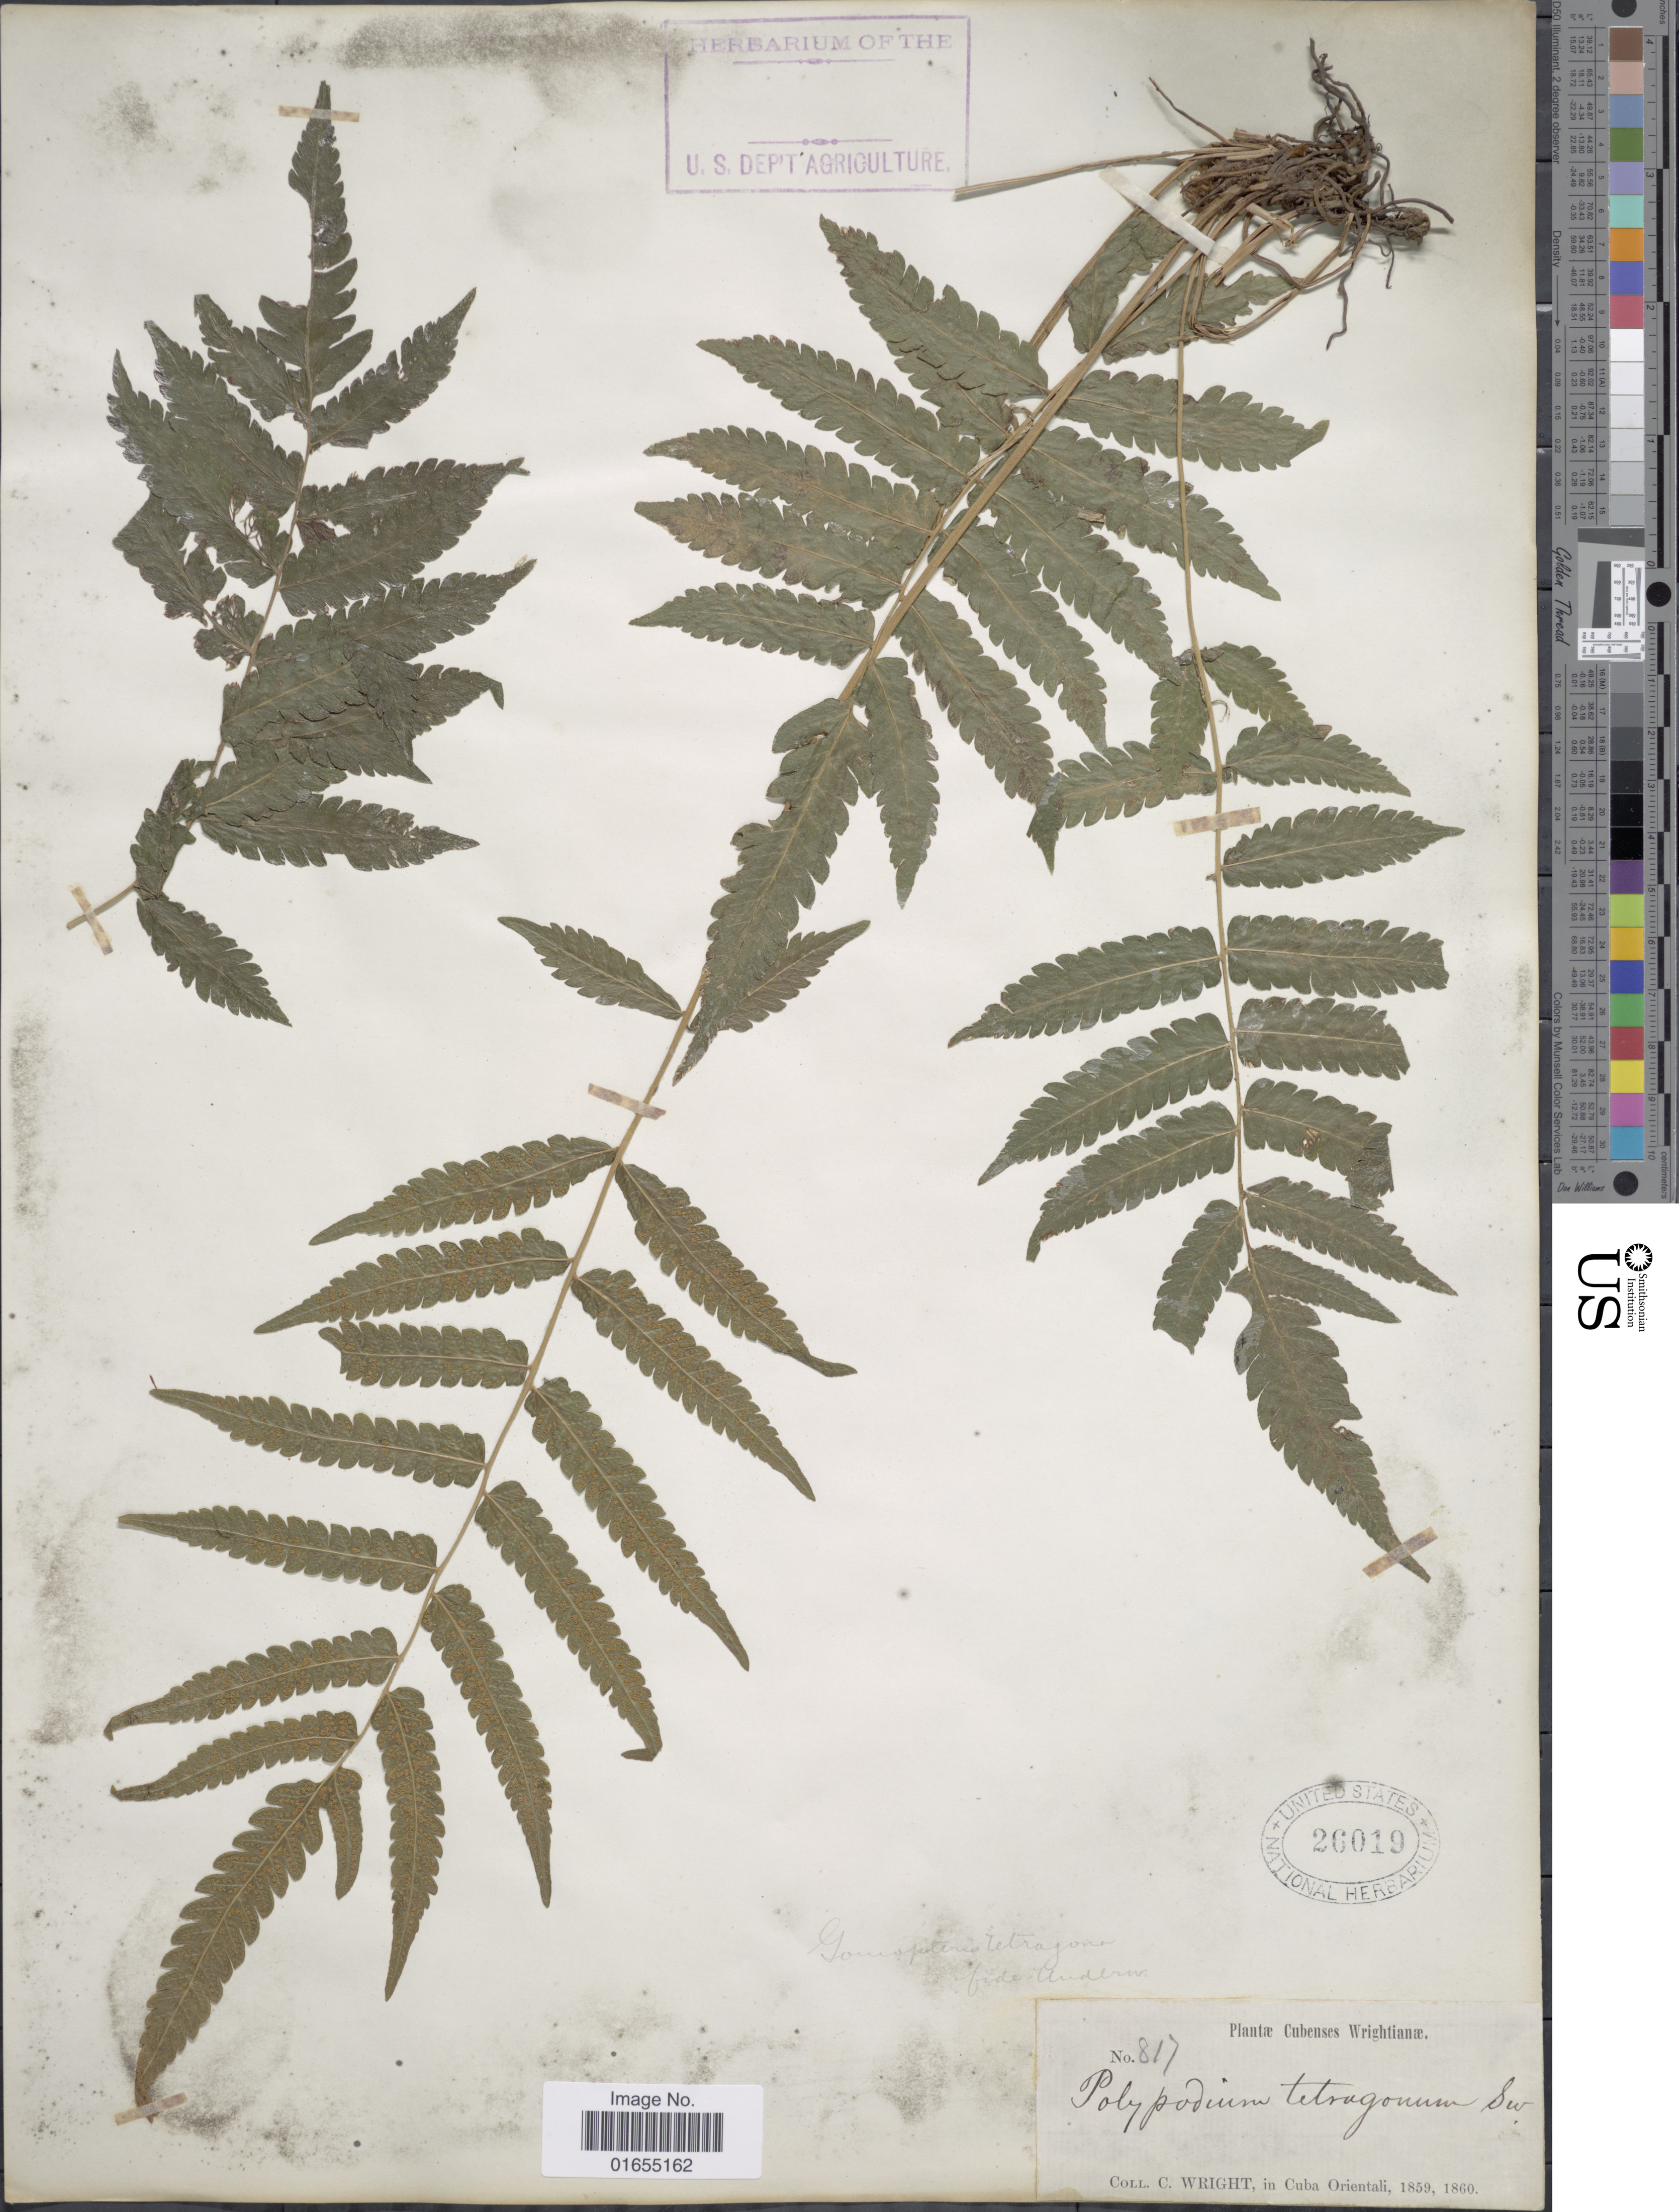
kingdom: Plantae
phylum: Tracheophyta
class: Polypodiopsida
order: Polypodiales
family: Thelypteridaceae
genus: Goniopteris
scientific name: Goniopteris subtetragona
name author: (Link) Vareschi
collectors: C. Wright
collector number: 817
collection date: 1859/1860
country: Cuba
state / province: Oriente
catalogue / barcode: US 26019